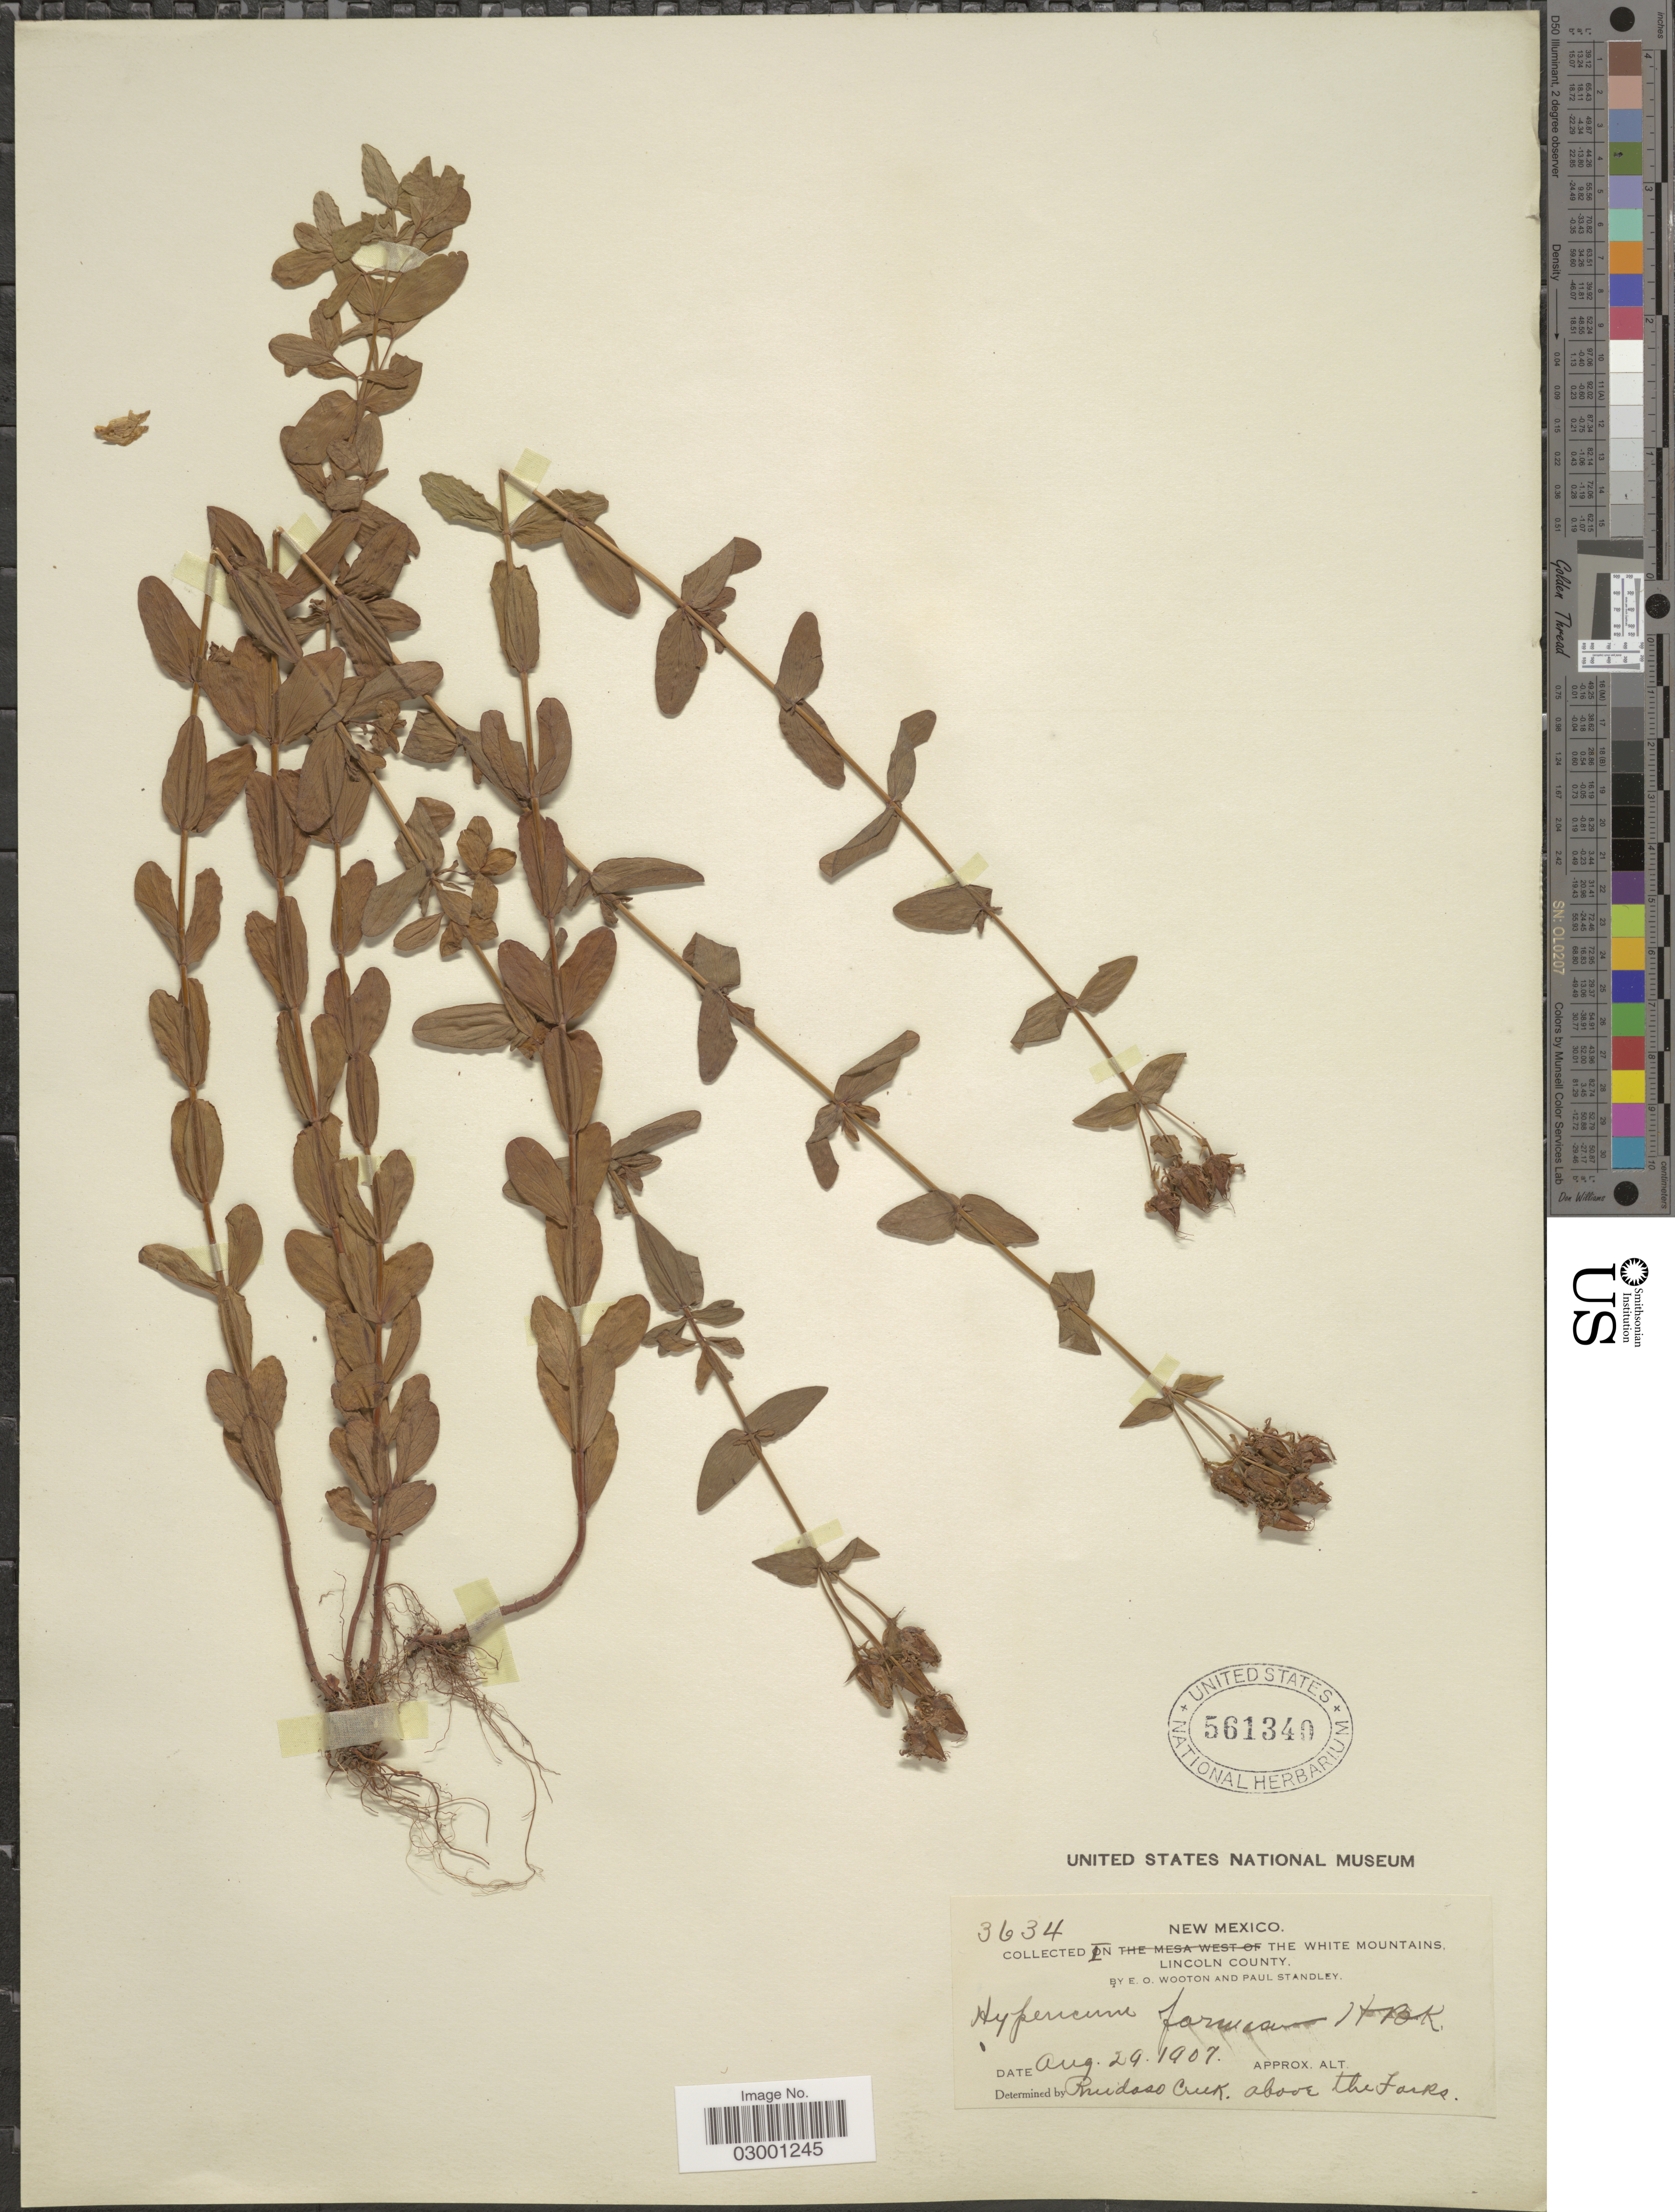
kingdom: Plantae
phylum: Tracheophyta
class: Magnoliopsida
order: Malpighiales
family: Hypericaceae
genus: Hypericum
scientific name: Hypericum formosum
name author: Kunth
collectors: E. O. Wooton & P. C. Standley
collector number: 3634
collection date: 1907-08-29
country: United States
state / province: New Mexico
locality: In the White Mountains, Lincoln County. Ruidoso Creek, above the Forks.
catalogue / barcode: US 561340